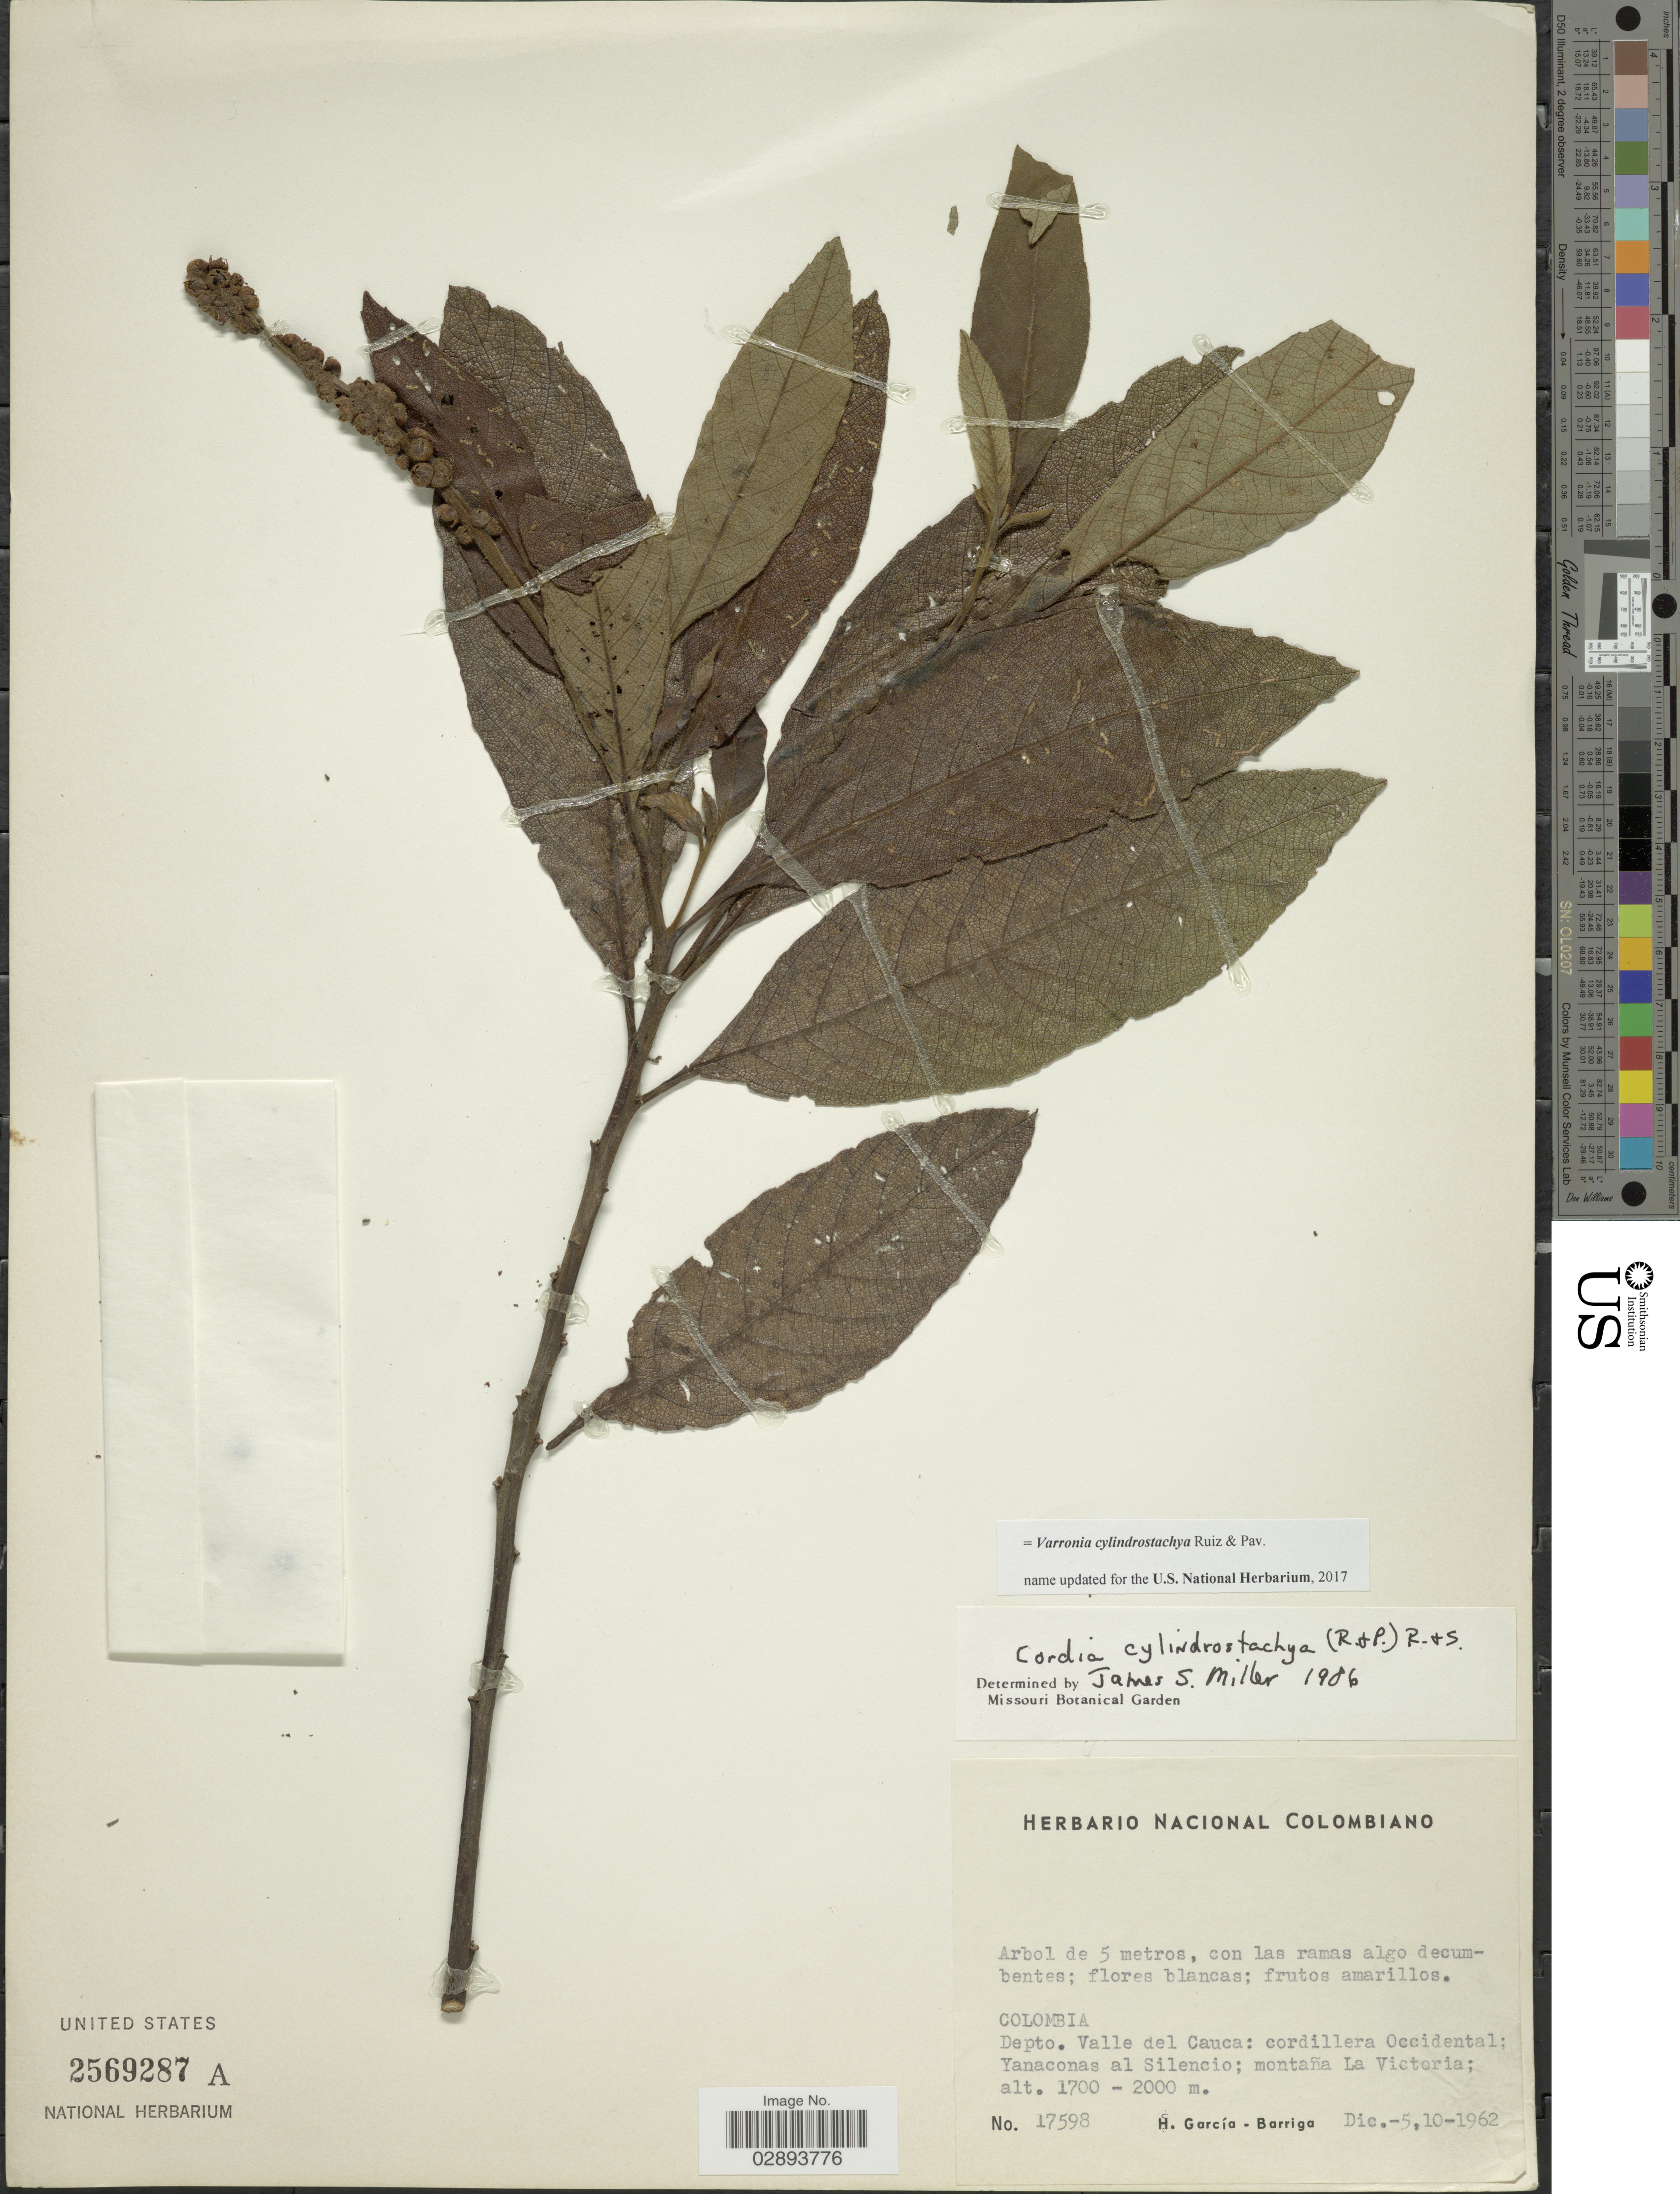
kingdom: Plantae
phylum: Tracheophyta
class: Magnoliopsida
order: Boraginales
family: Cordiaceae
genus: Varronia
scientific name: Varronia cylindrostachya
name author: Ruiz & Pav.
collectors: H. García Barriga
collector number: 17598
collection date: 1962-12-05/1962-12-10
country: Colombia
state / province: Valle del Cauca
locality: Depto. Valle del Cauca, cordillera Occidental, Yanaconas al Silencio, montaña La Victoria.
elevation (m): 1700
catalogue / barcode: US 2569287A